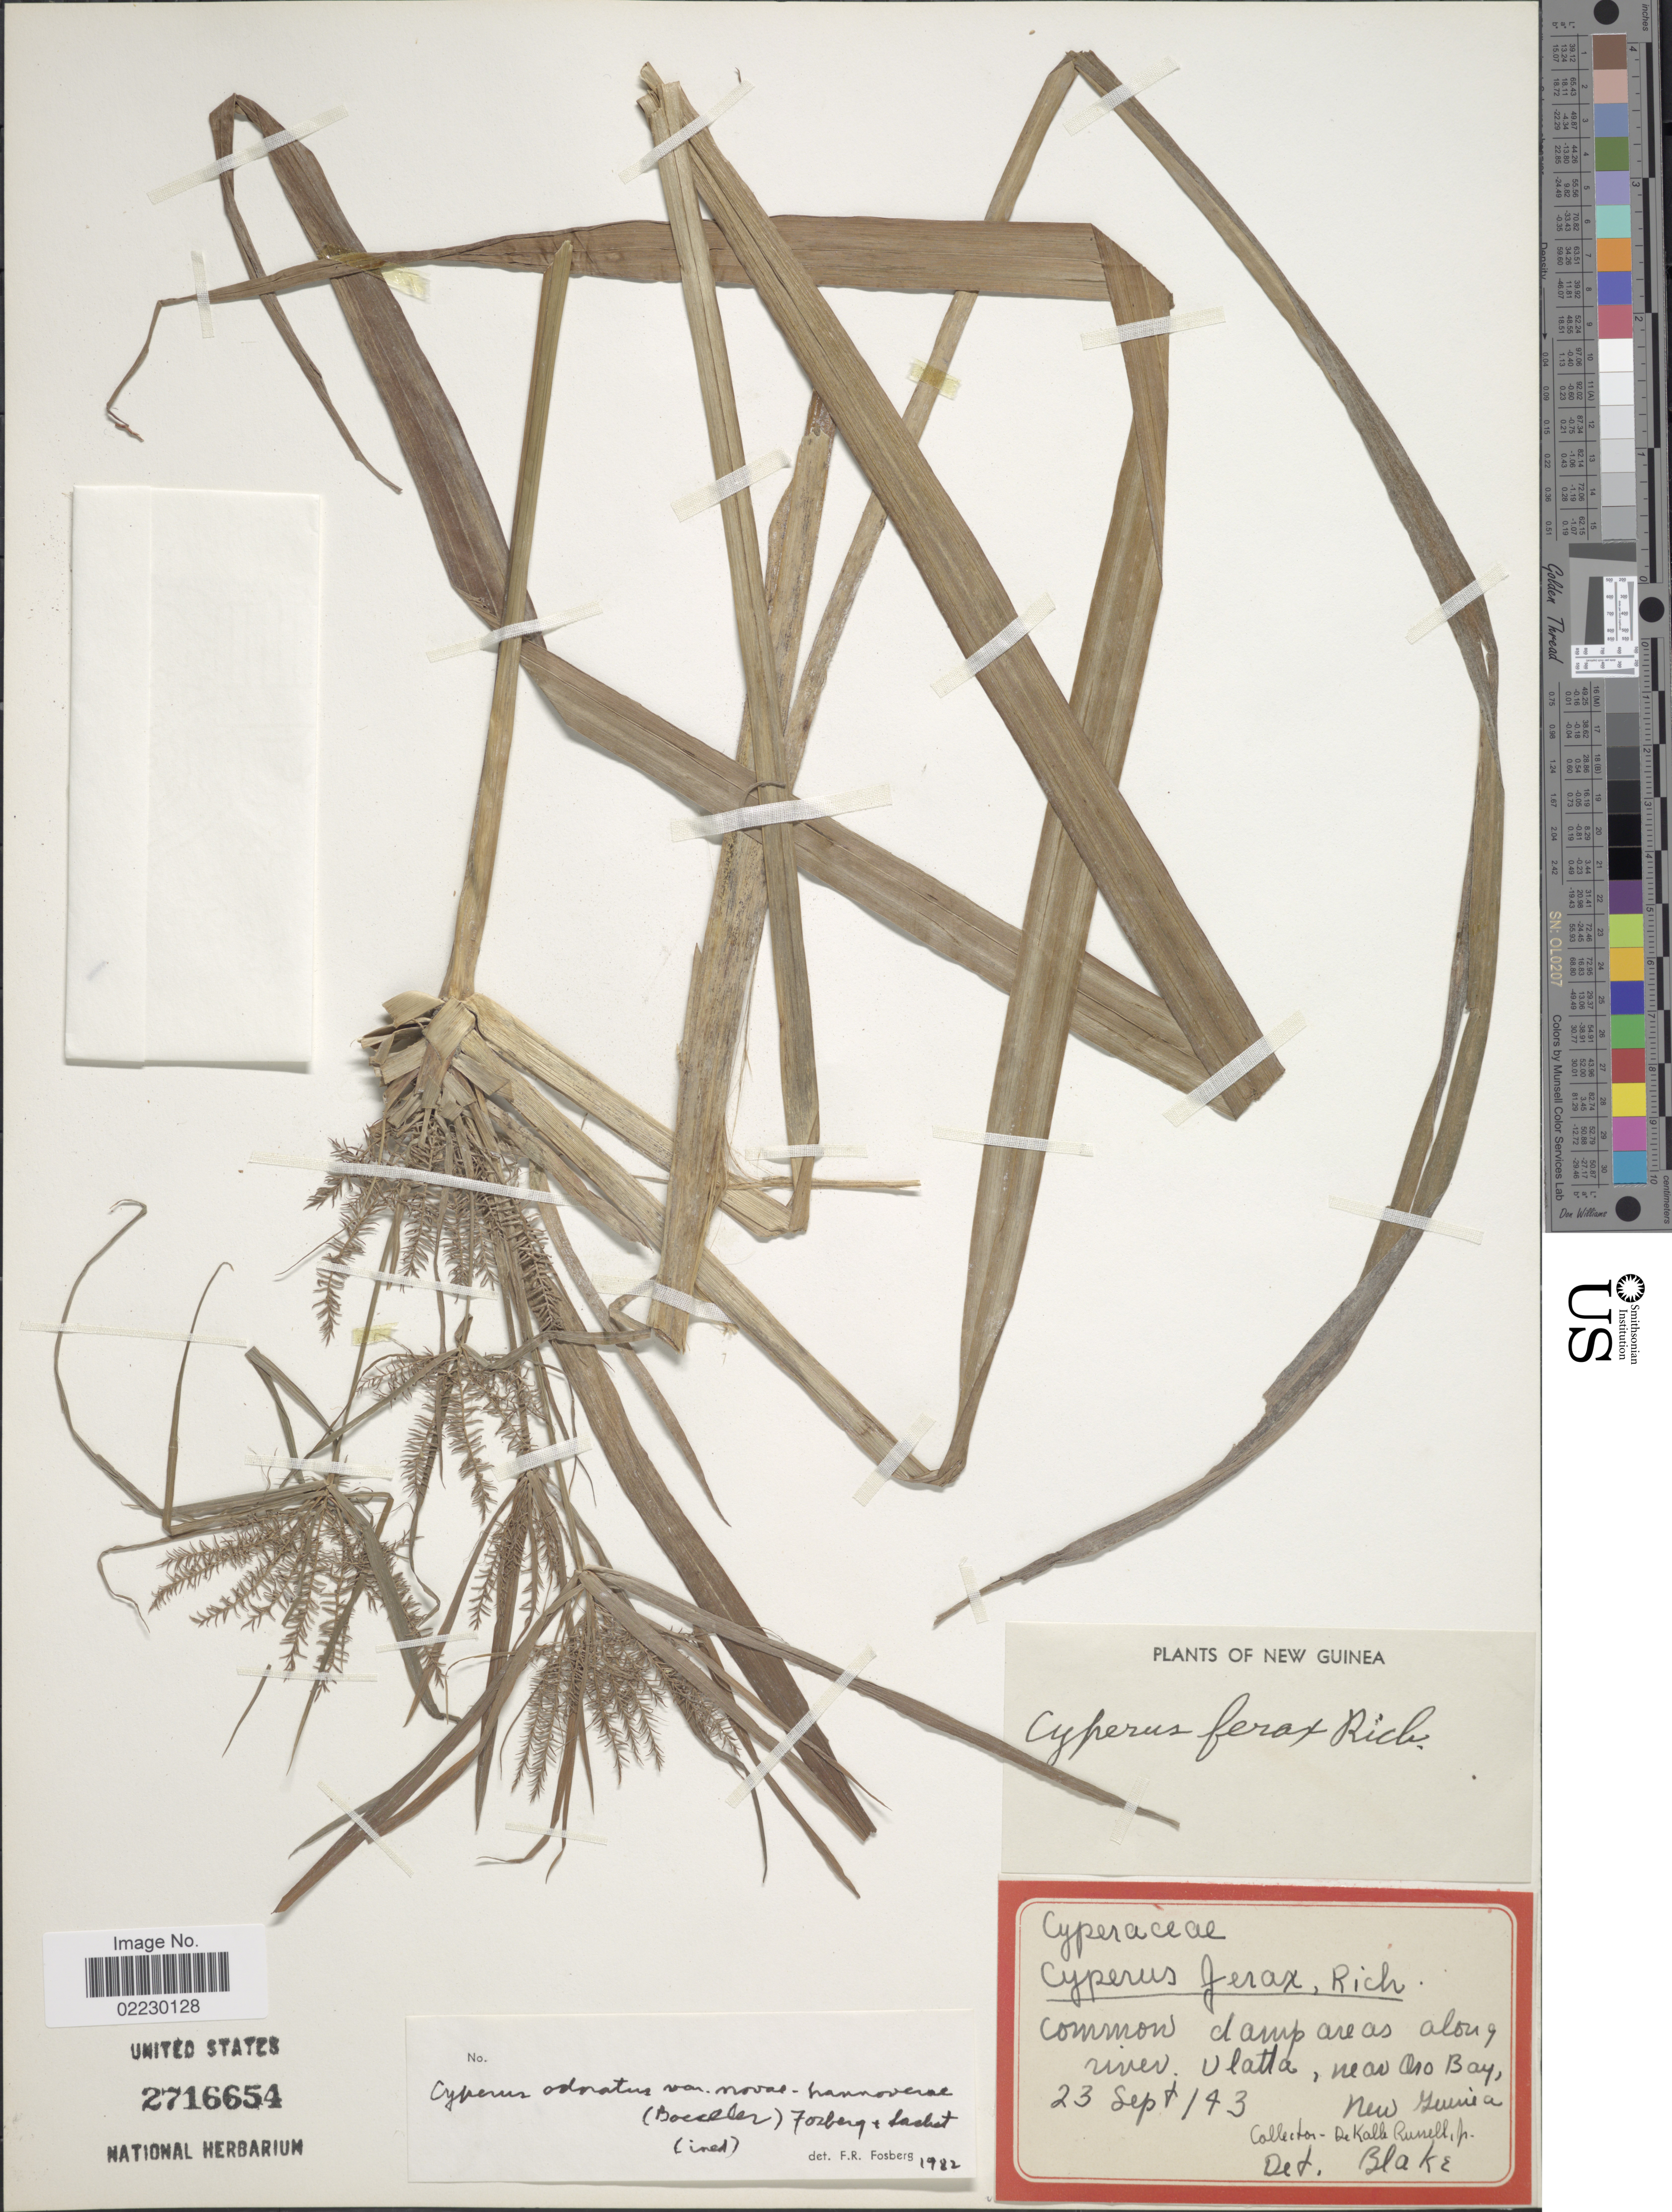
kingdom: Plantae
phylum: Tracheophyta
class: Liliopsida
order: Poales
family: Cyperaceae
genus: Cyperus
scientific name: Cyperus odoratus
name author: L.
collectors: D. K. Russell Jr.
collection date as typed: Transcribed d/m/y: 23/9/43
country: Papua New Guinea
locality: New Guinea, Ulatta, near Oro Bay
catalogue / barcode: US 2716654